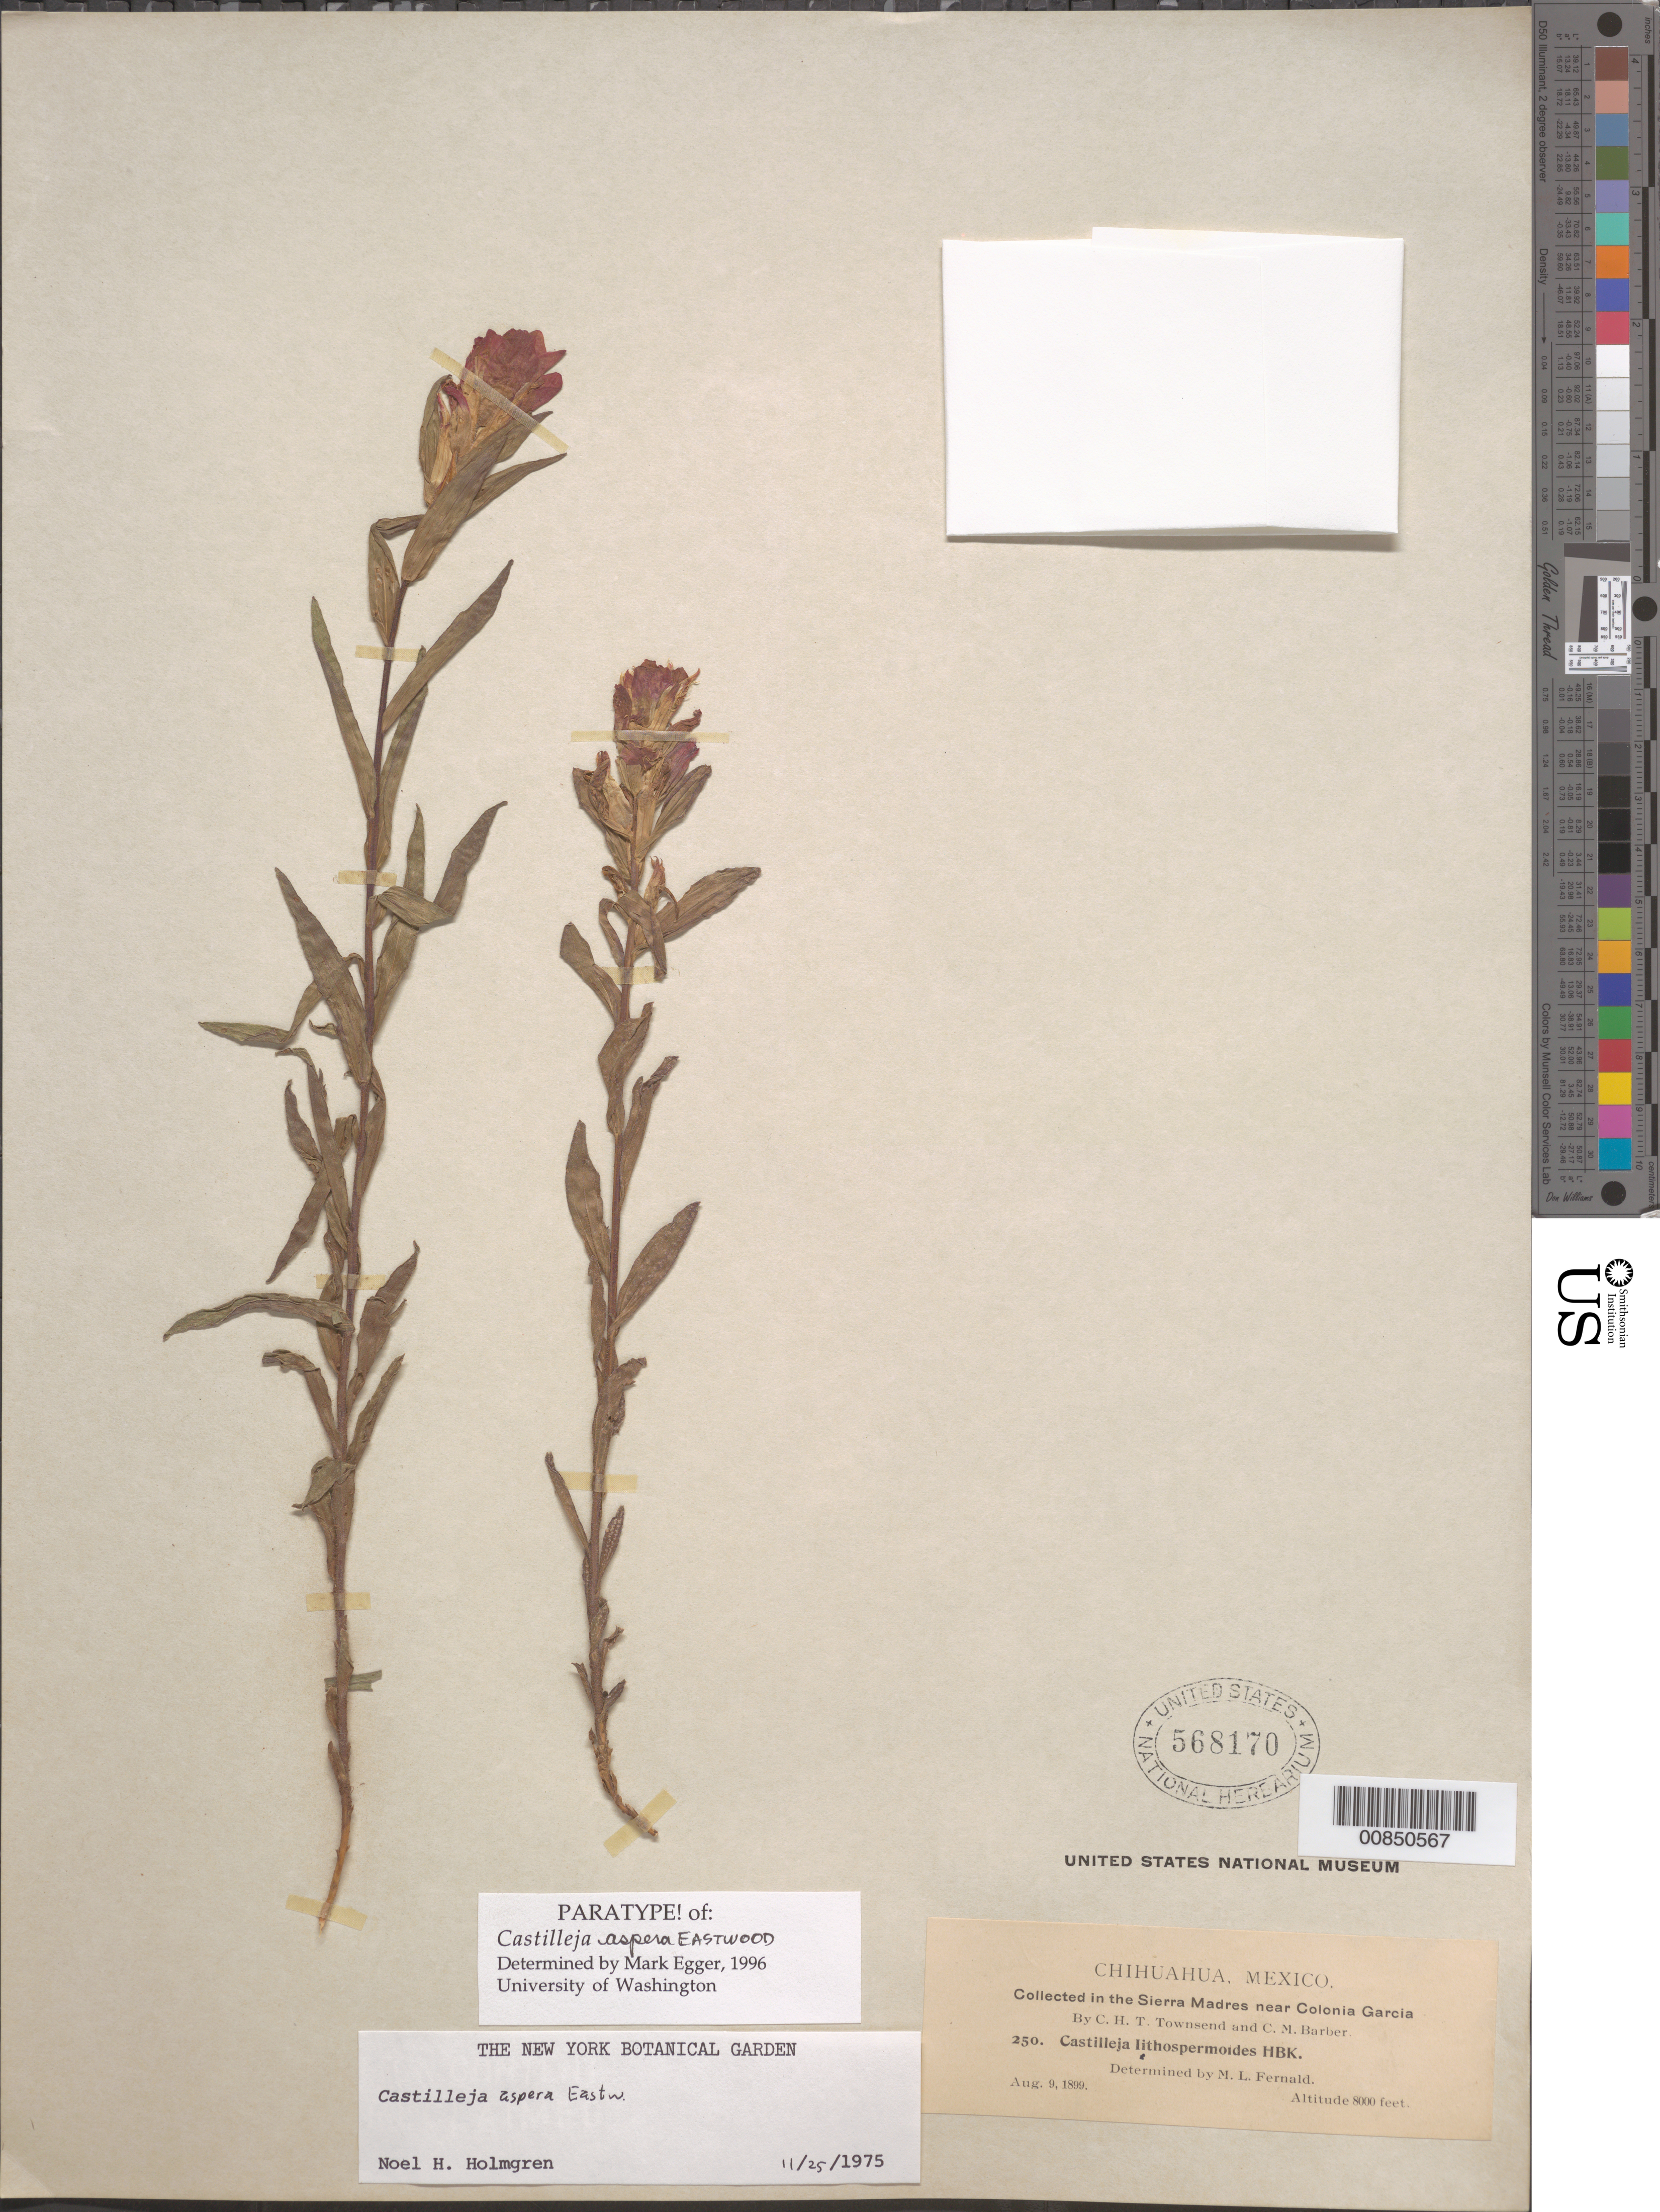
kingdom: Plantae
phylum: Tracheophyta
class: Magnoliopsida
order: Lamiales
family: Orobanchaceae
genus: Castilleja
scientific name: Castilleja aspera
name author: Eastw.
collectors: C. H. T. Townsend & C. Barber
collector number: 250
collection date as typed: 09 Aug 1899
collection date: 1899-08-09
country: Mexico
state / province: Chihuahua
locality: Sierra Madre, near Colonia García, Chihuahua.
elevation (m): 2438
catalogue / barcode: US 568170